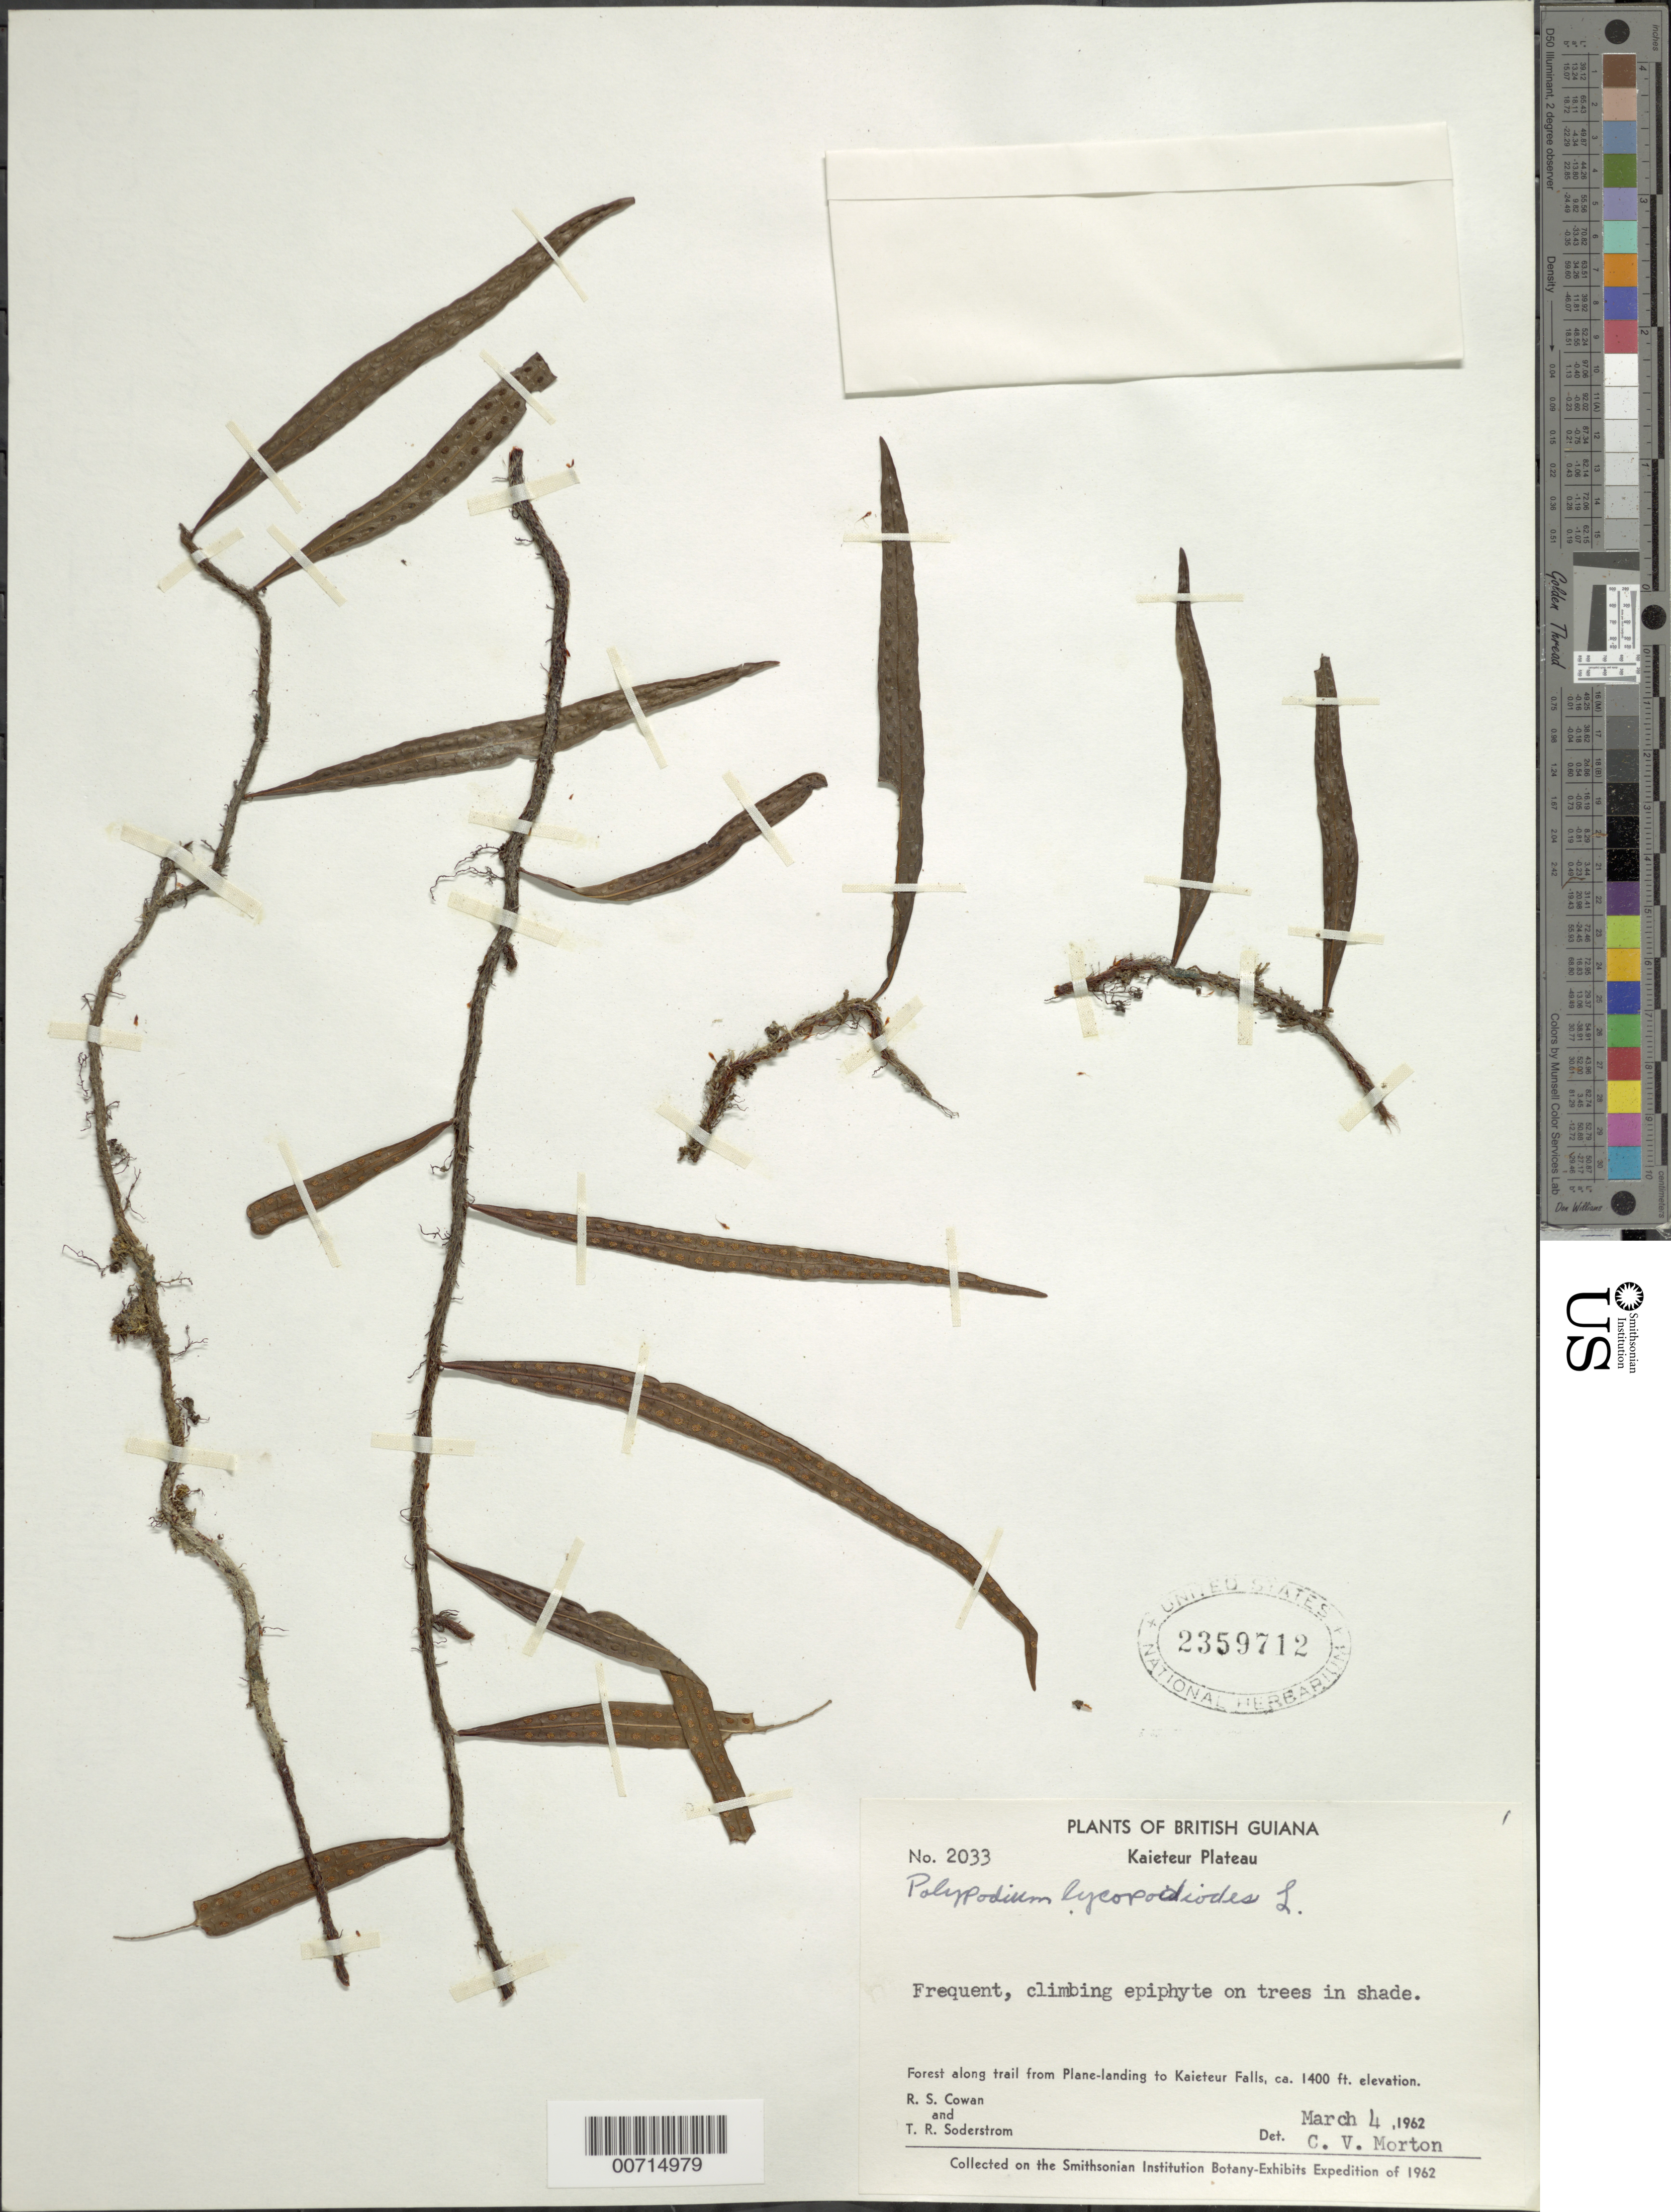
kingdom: Plantae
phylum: Tracheophyta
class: Polypodiopsida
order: Polypodiales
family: Polypodiaceae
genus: Microgramma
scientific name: Microgramma lycopodioides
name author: (L.) Copel.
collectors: R. S. Cowan & T. R. Soderstrom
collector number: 2033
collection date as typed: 4-Mar-62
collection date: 1962-03-04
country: Guyana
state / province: Potaro-Siparuni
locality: Kaieteur Plateau, along trail from plane landing to Kaieteur Falls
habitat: Forest, in shade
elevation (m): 427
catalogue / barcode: US 2359712